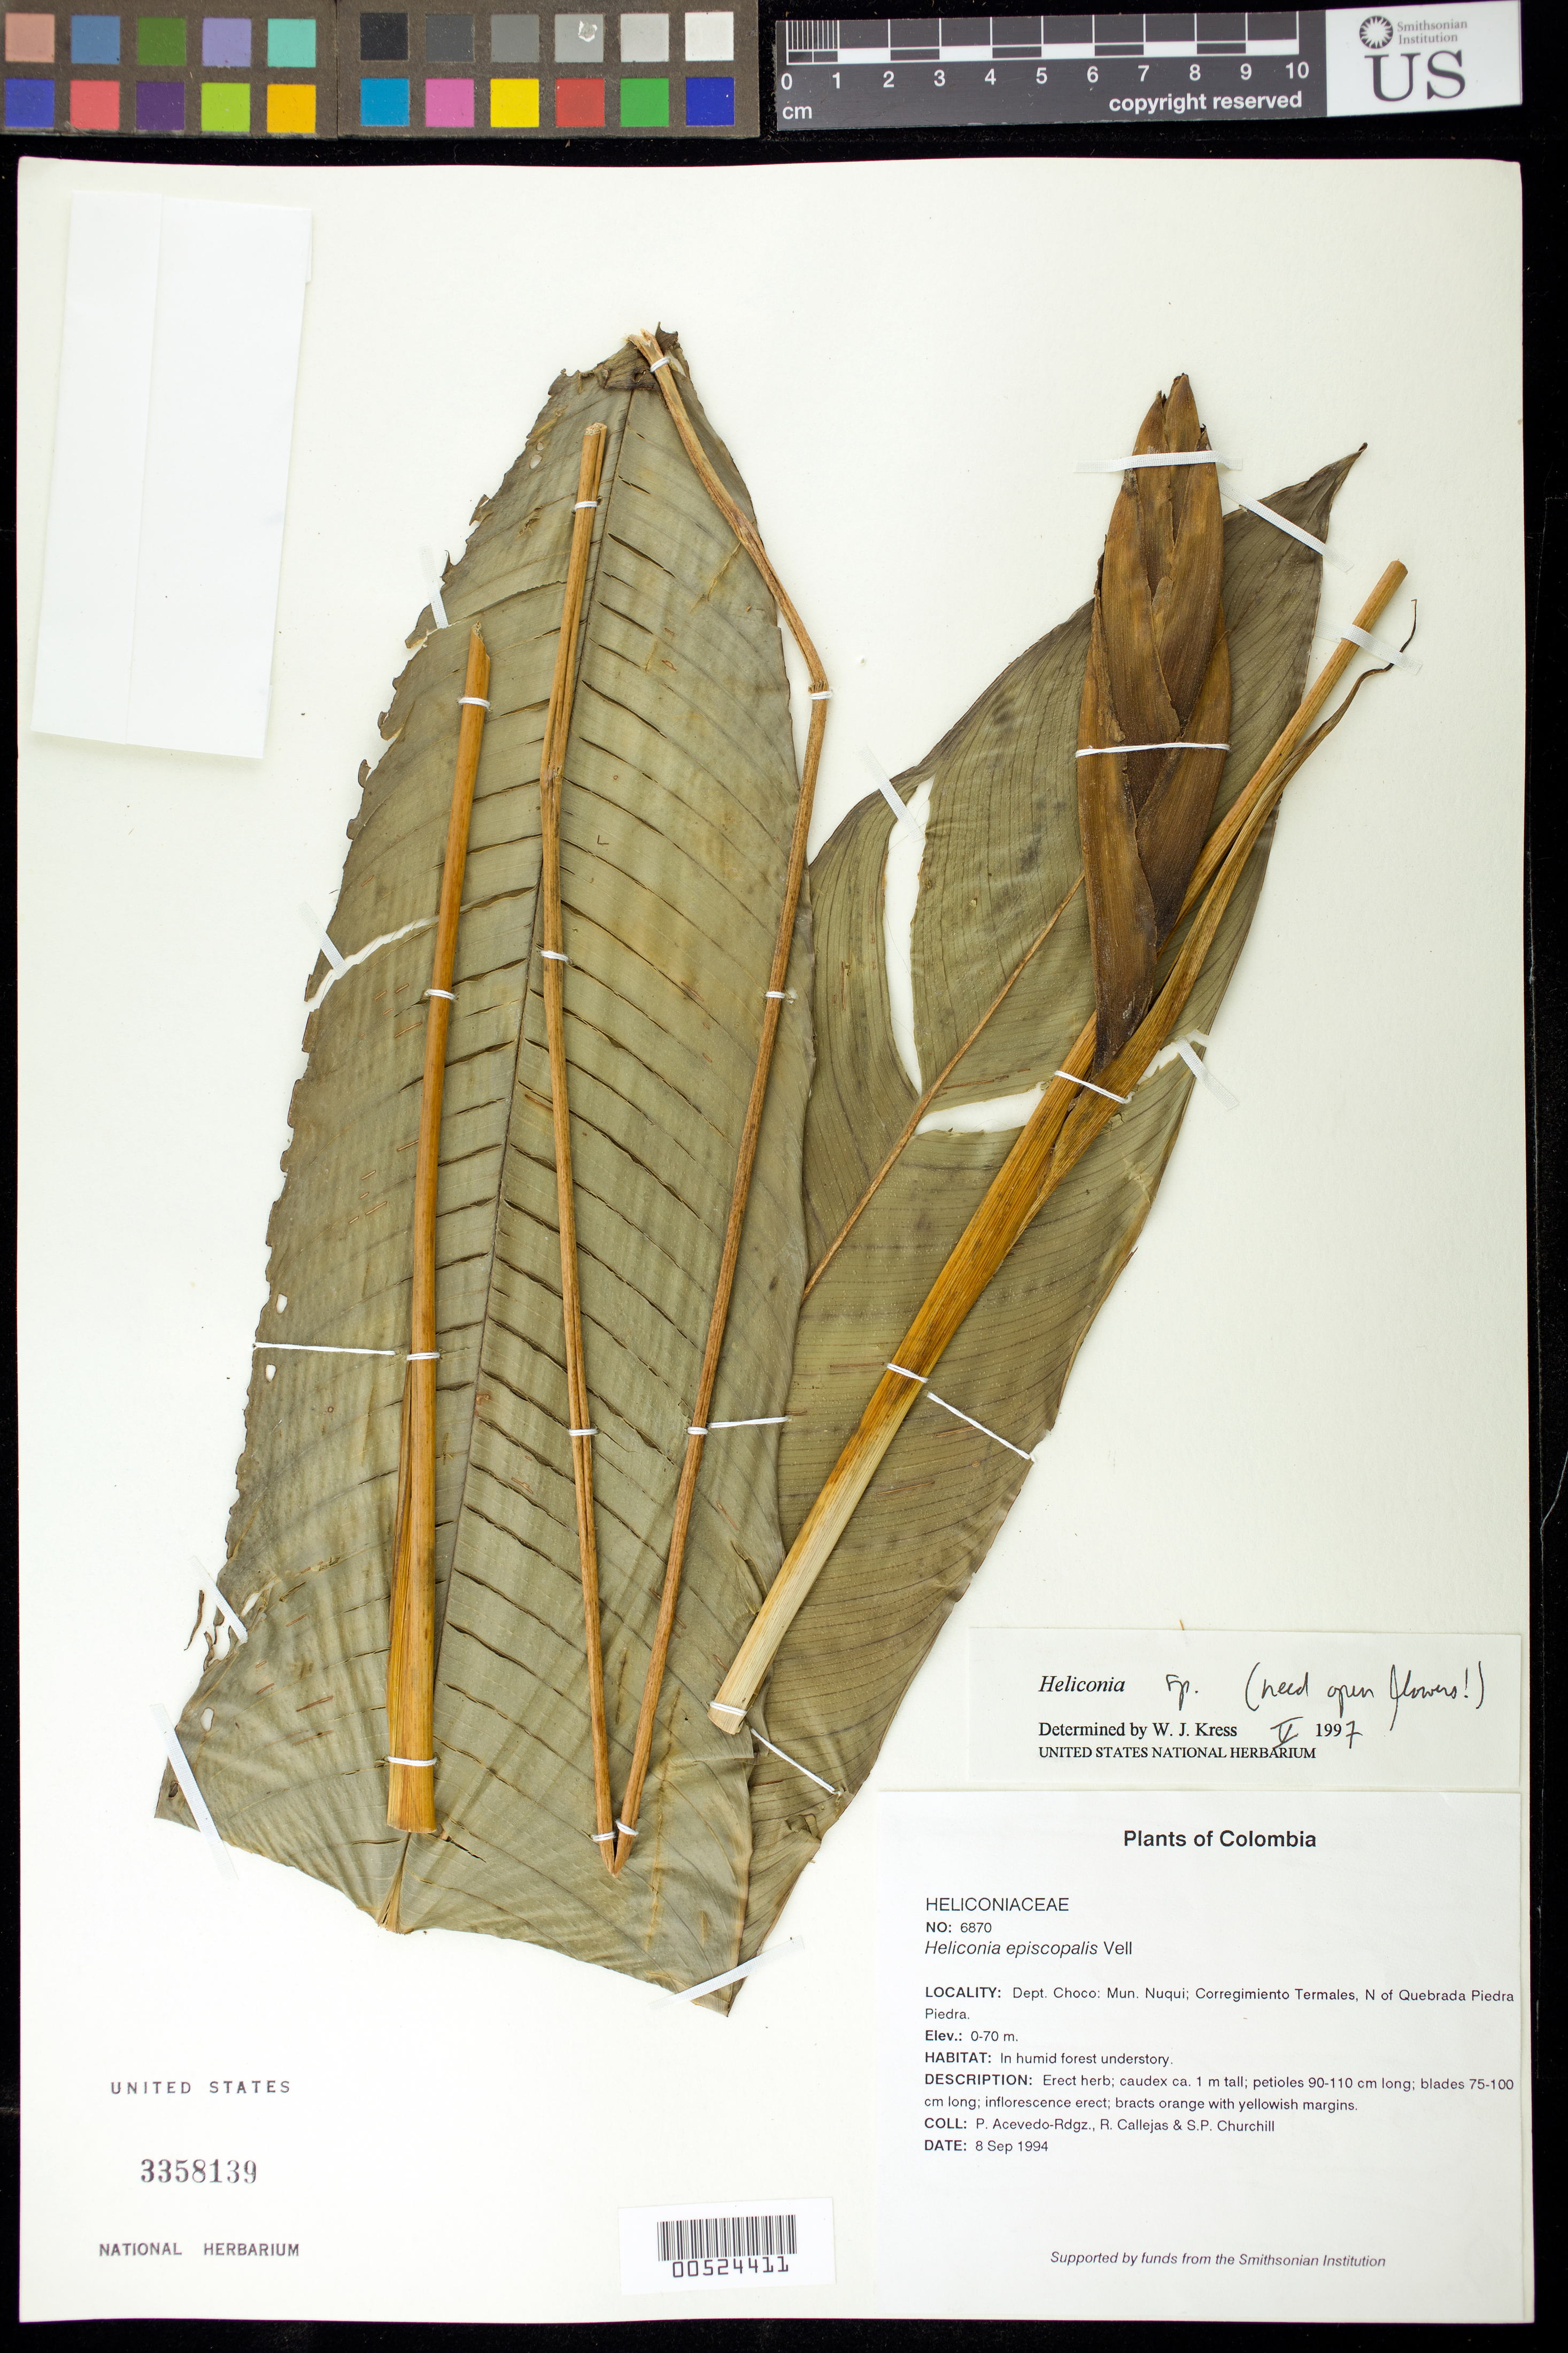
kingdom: Plantae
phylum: Tracheophyta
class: Liliopsida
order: Zingiberales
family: Heliconiaceae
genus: Heliconia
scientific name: Heliconia sp.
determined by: Kress, W. J., (US), Smithsonian Institution - National Museum of Natural History (UNITED STATES)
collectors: P. Acevedo-Rodr., R. Callejas & S. Churchill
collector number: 6870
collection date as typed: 08 Sep 1994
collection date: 1994-09-08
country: Colombia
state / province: Chocó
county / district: Nuqui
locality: Depart. Choco; Mun. Nuqui; Corregimiento Termales, N of Quebrada Piedra Piedra.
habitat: In humid forest understory.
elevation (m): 0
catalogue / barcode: US 3358139